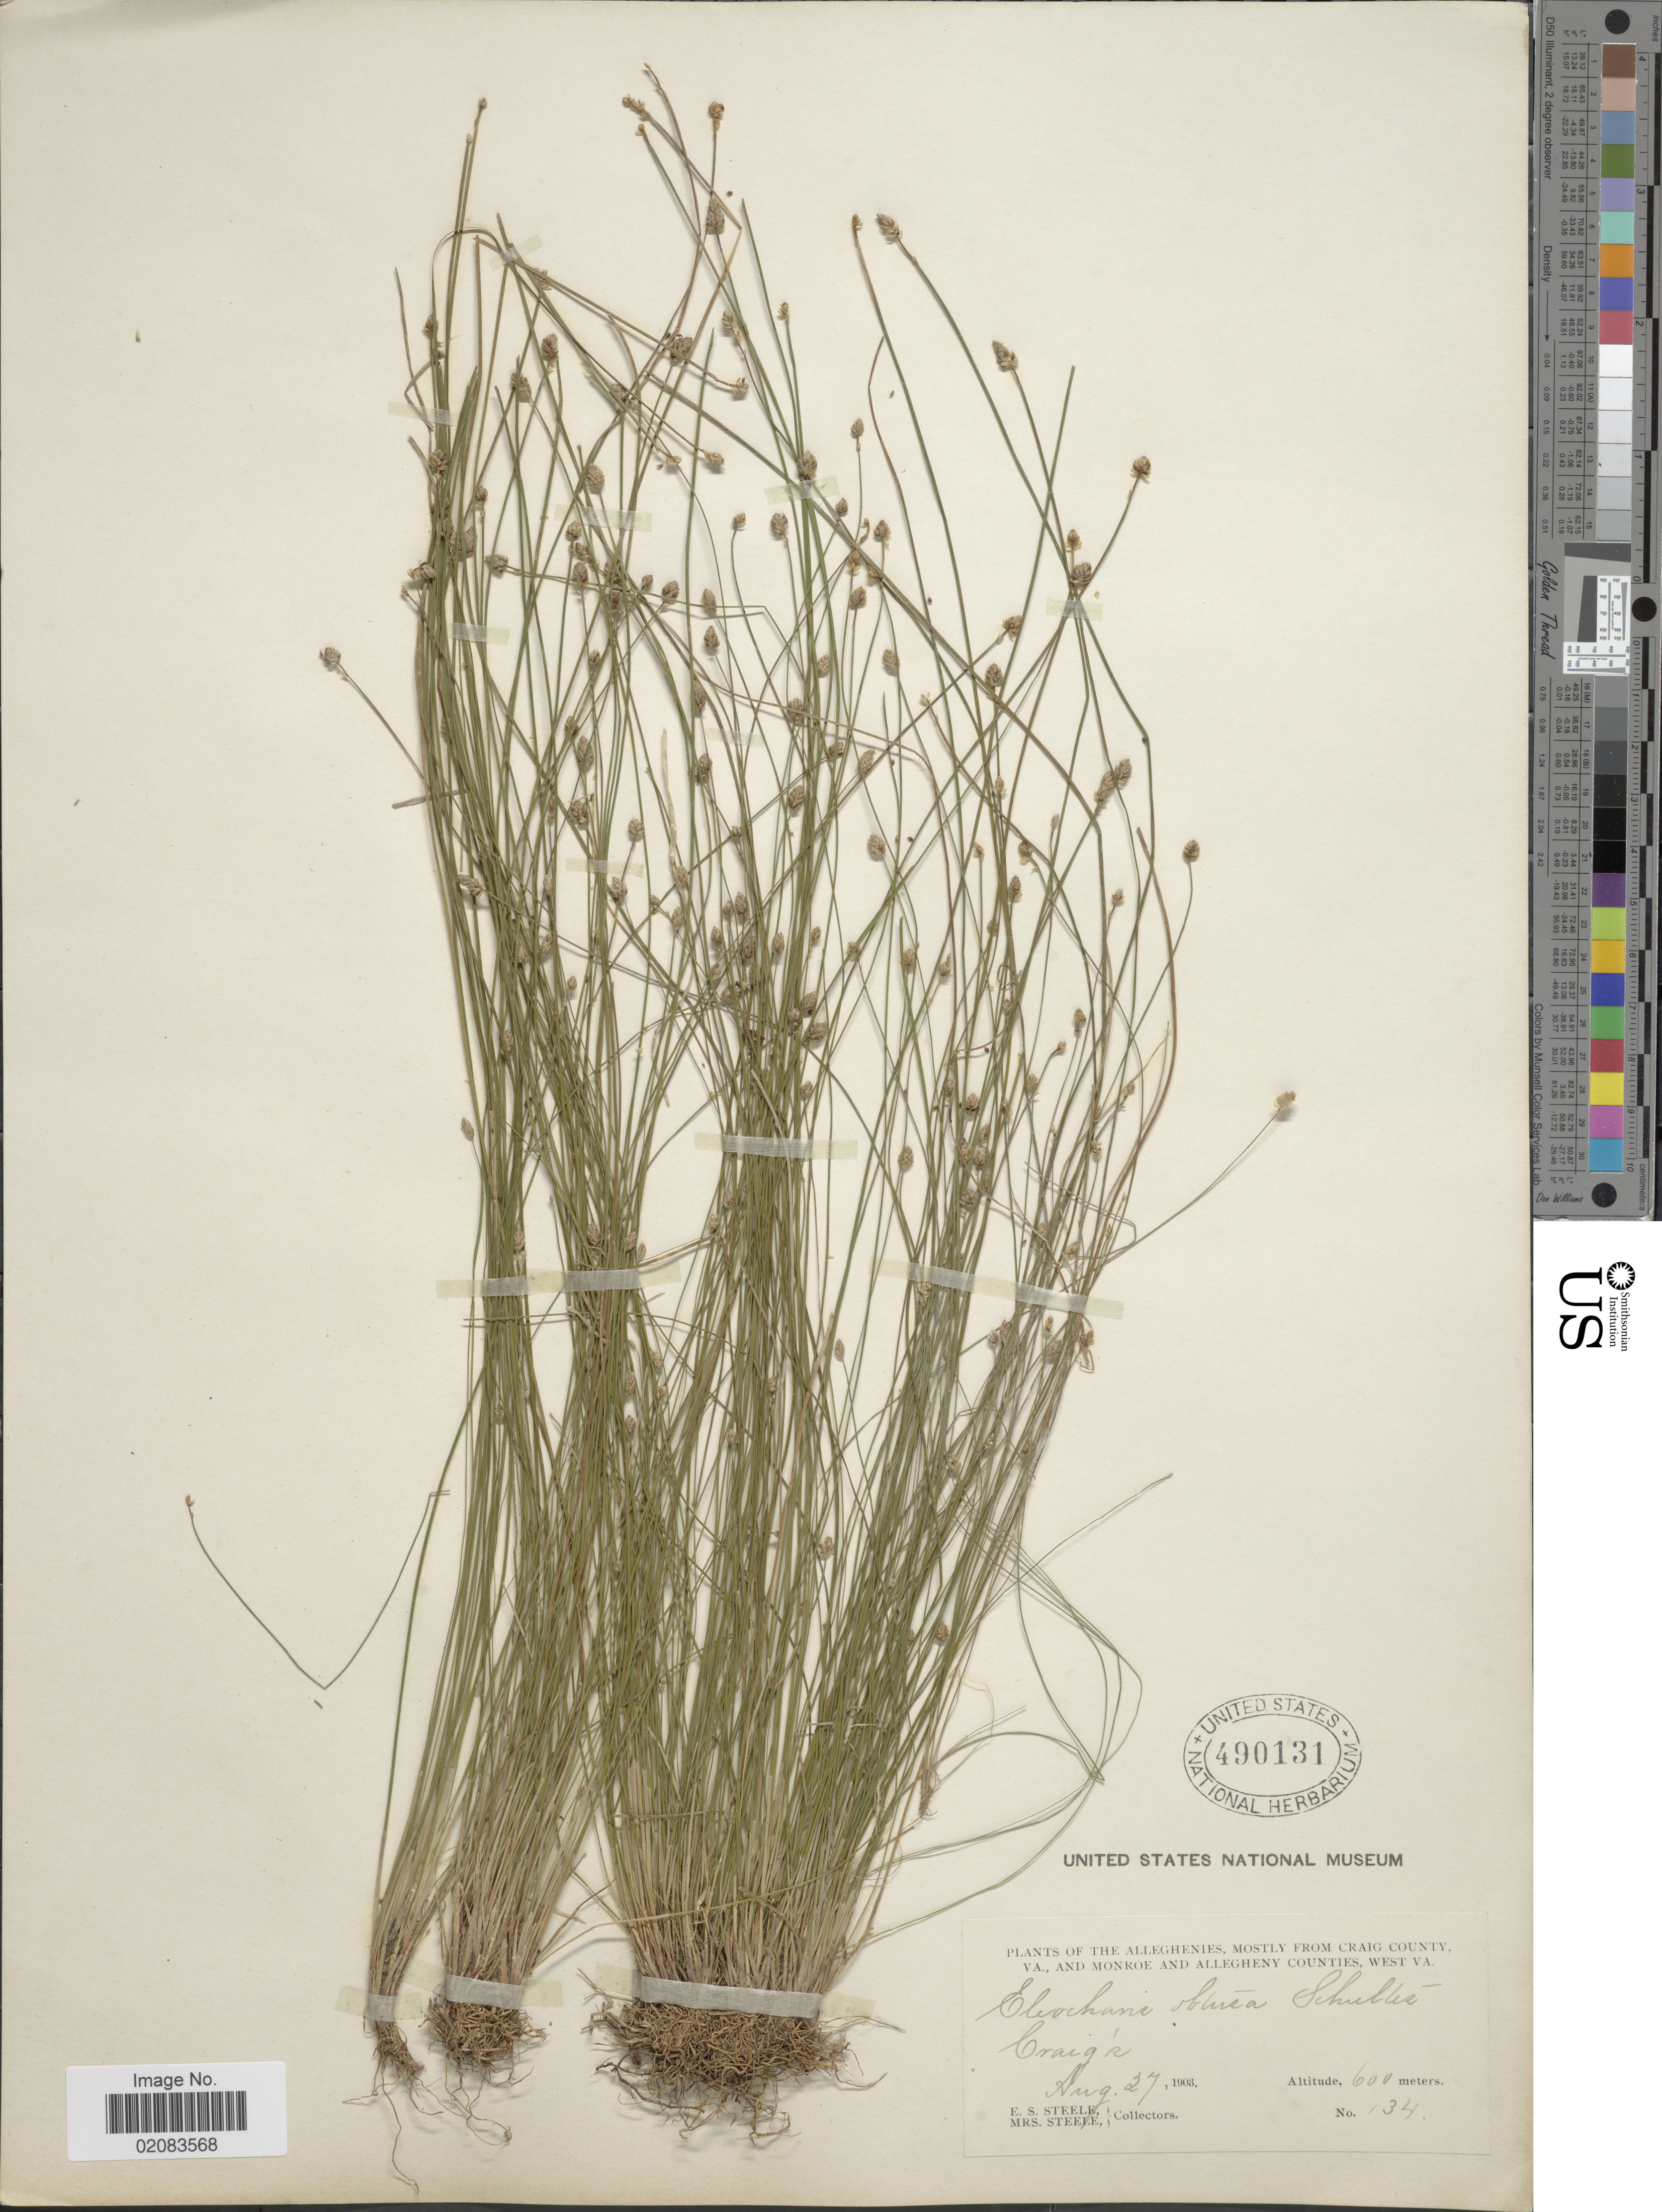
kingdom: Plantae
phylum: Tracheophyta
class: Liliopsida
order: Poales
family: Cyperaceae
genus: Eleocharis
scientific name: Eleocharis obtusa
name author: (Willd.) Schult.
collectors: E. Steele & Mrs. E. S. Steele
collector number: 134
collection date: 1903-08-27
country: United States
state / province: Virginia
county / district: Craig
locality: The Alleghenies, Mostly from Craig County, VA., and Monroe and Allegheny Counties, Craig's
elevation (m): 600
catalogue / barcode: US 490131